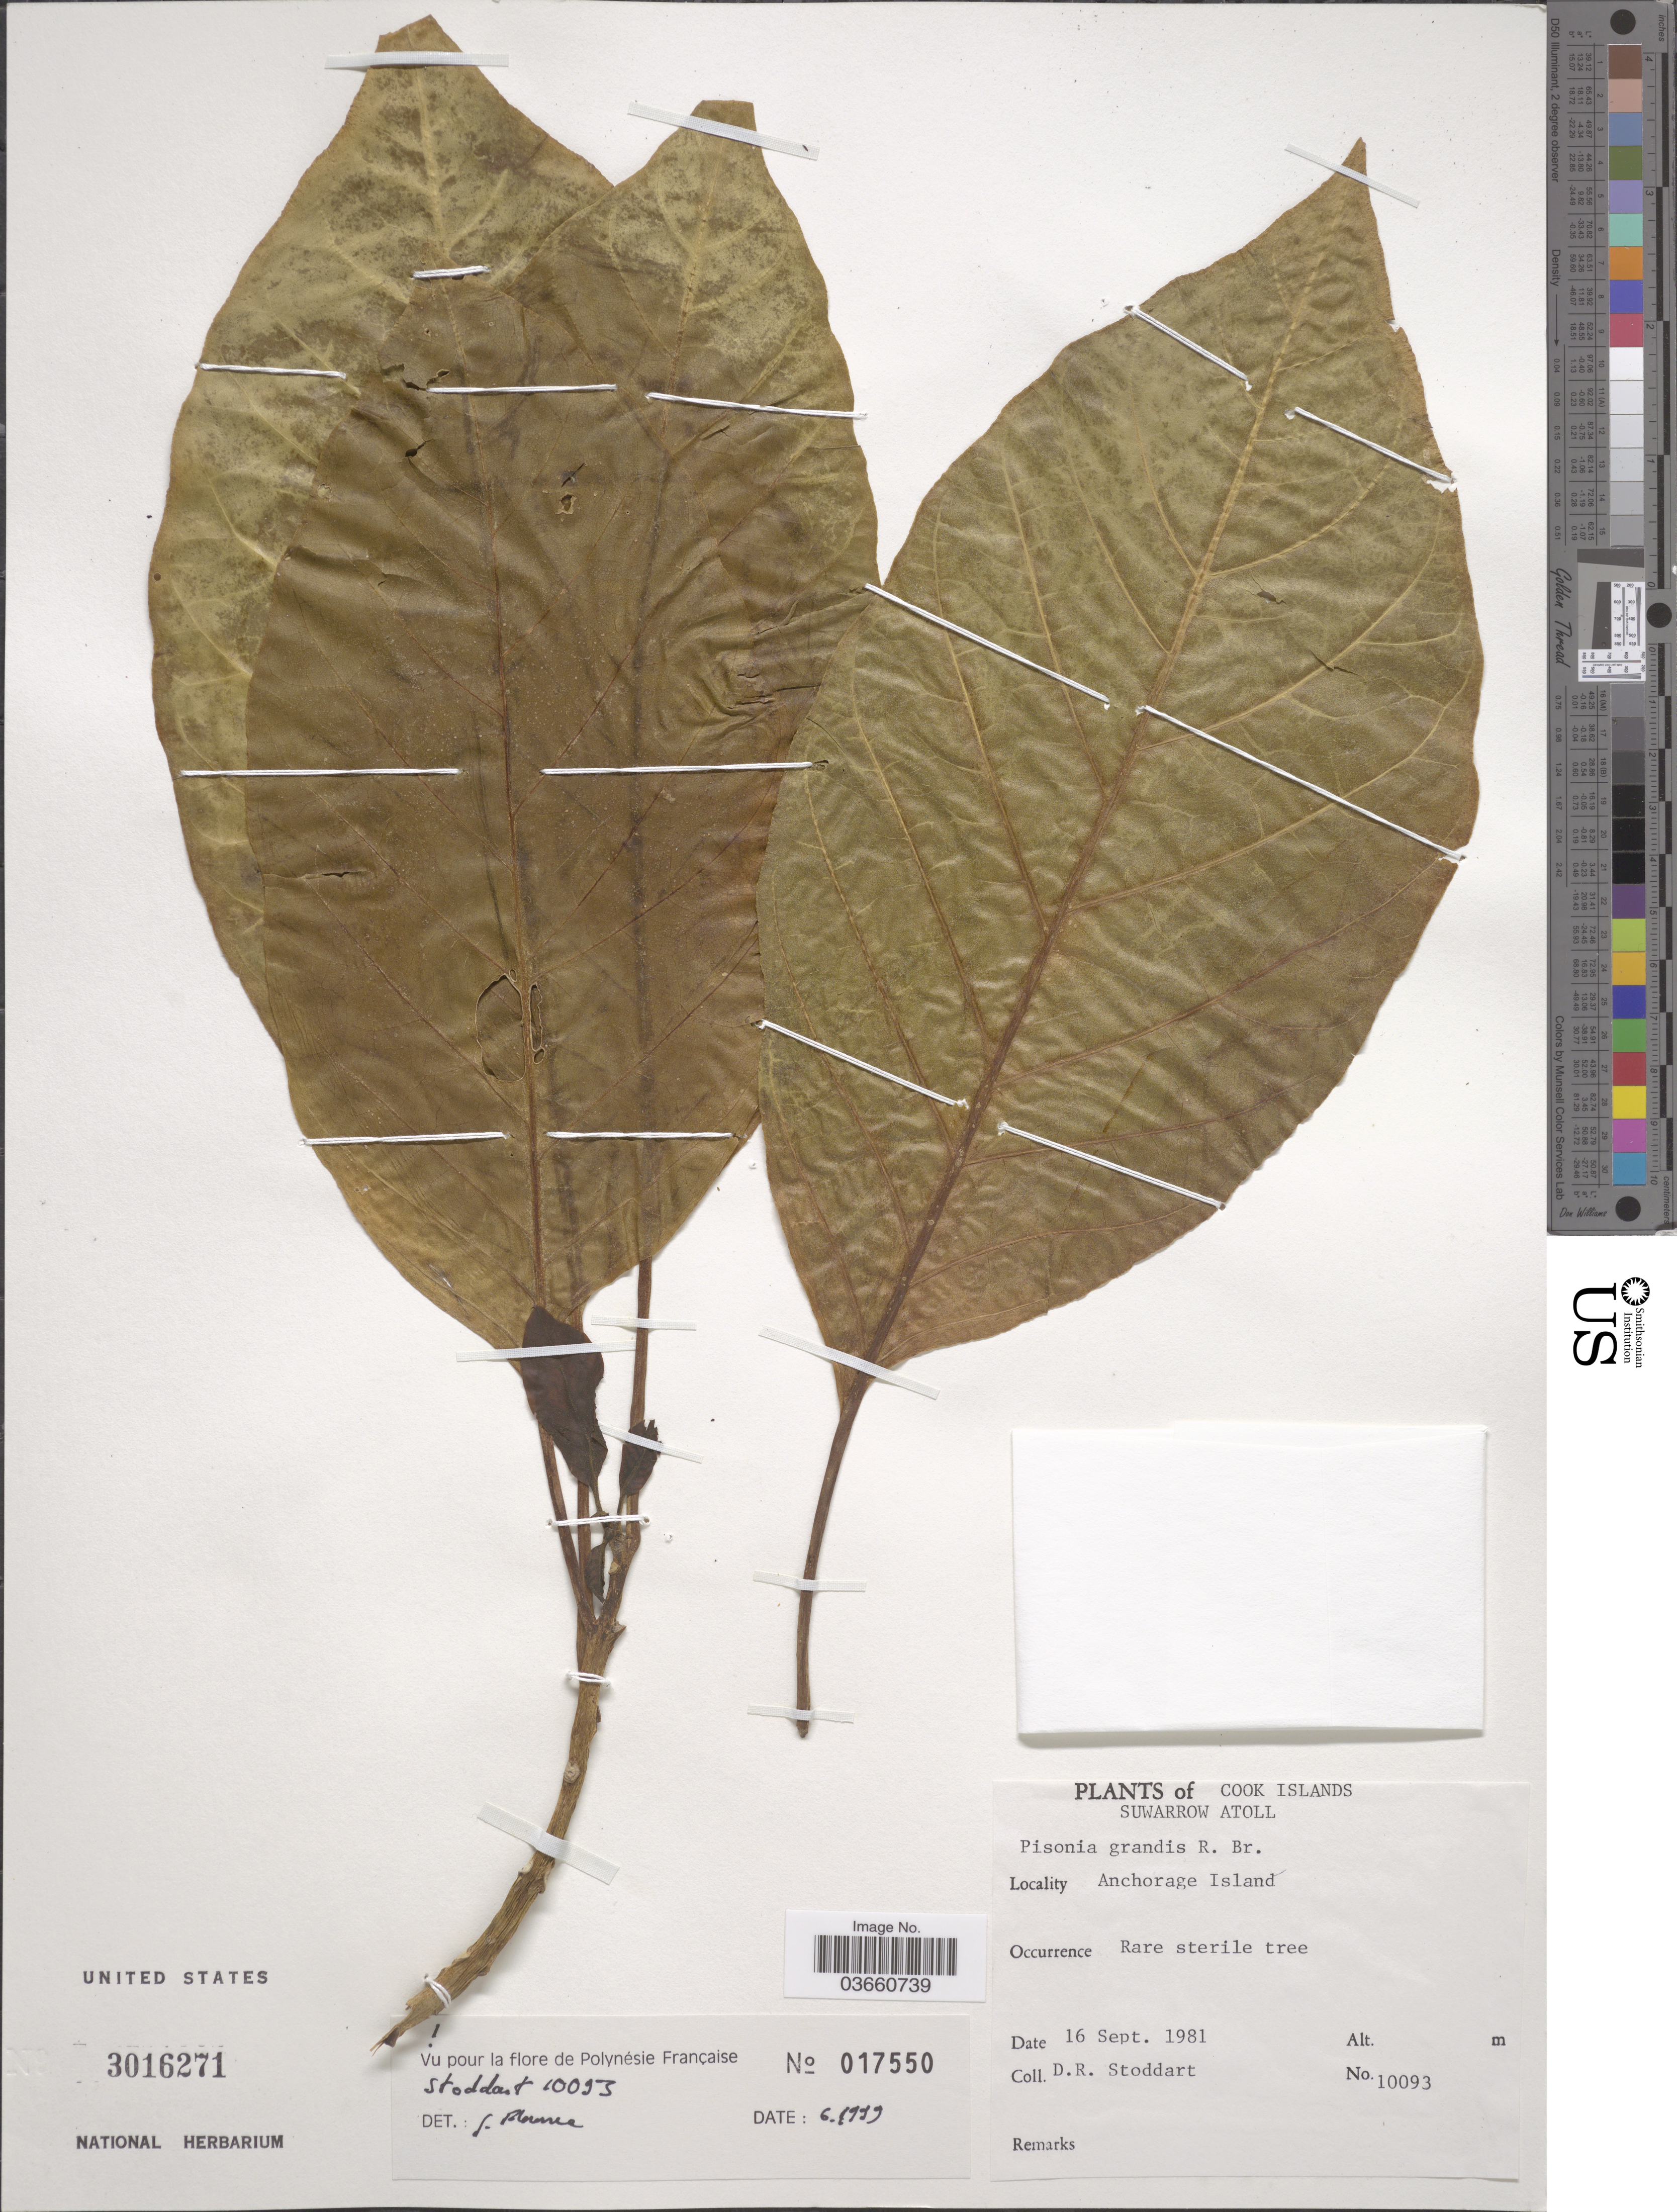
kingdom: Plantae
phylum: Tracheophyta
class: Magnoliopsida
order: Caryophyllales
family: Nyctaginaceae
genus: Pisonia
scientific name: Pisonia grandis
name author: R. Br.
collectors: D. R. Stoddart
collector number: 10093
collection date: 1981-09-16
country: Cook Islands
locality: Suwarrow Atoll. Anchorage Island.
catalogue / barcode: US 3016271